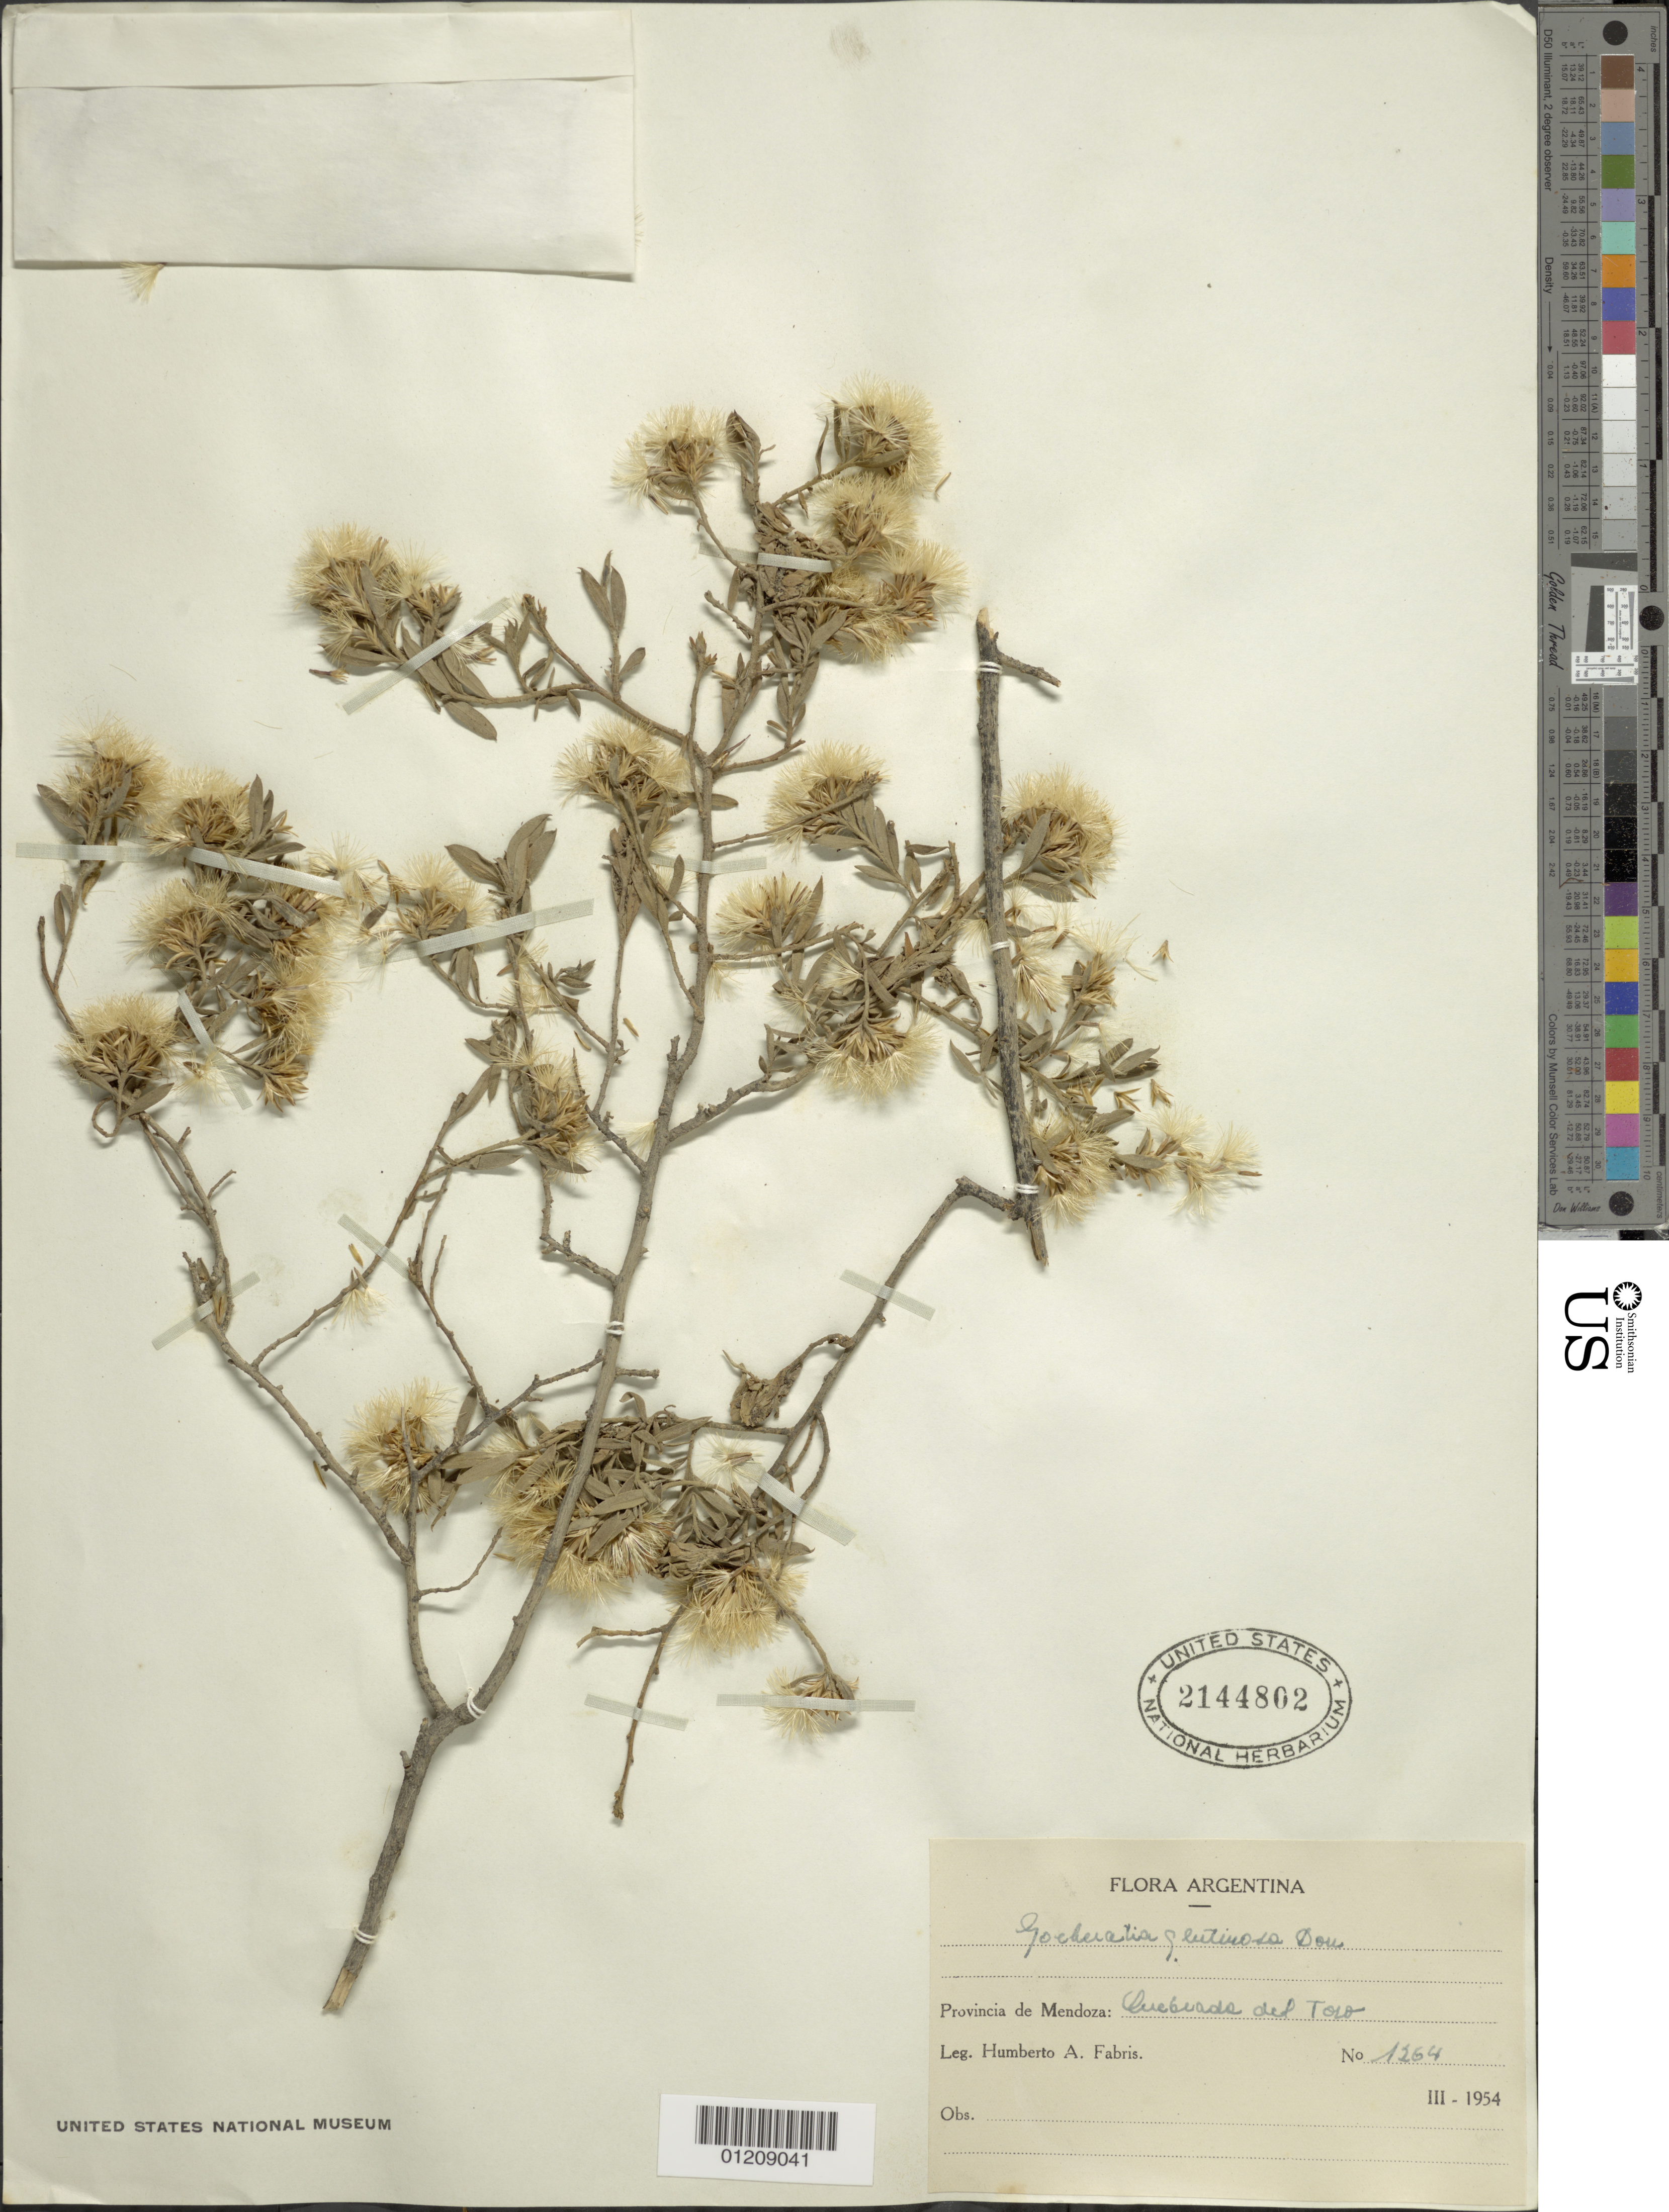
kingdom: Plantae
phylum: Tracheophyta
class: Magnoliopsida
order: Asterales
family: Asteraceae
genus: Pentaphorus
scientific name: Pentaphorus glutinosus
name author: D. Don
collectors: H. A. Fabris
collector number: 1264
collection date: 1954-03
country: Argentina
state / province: Mendoza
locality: Cuebeada del Toro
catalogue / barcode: US 2144802